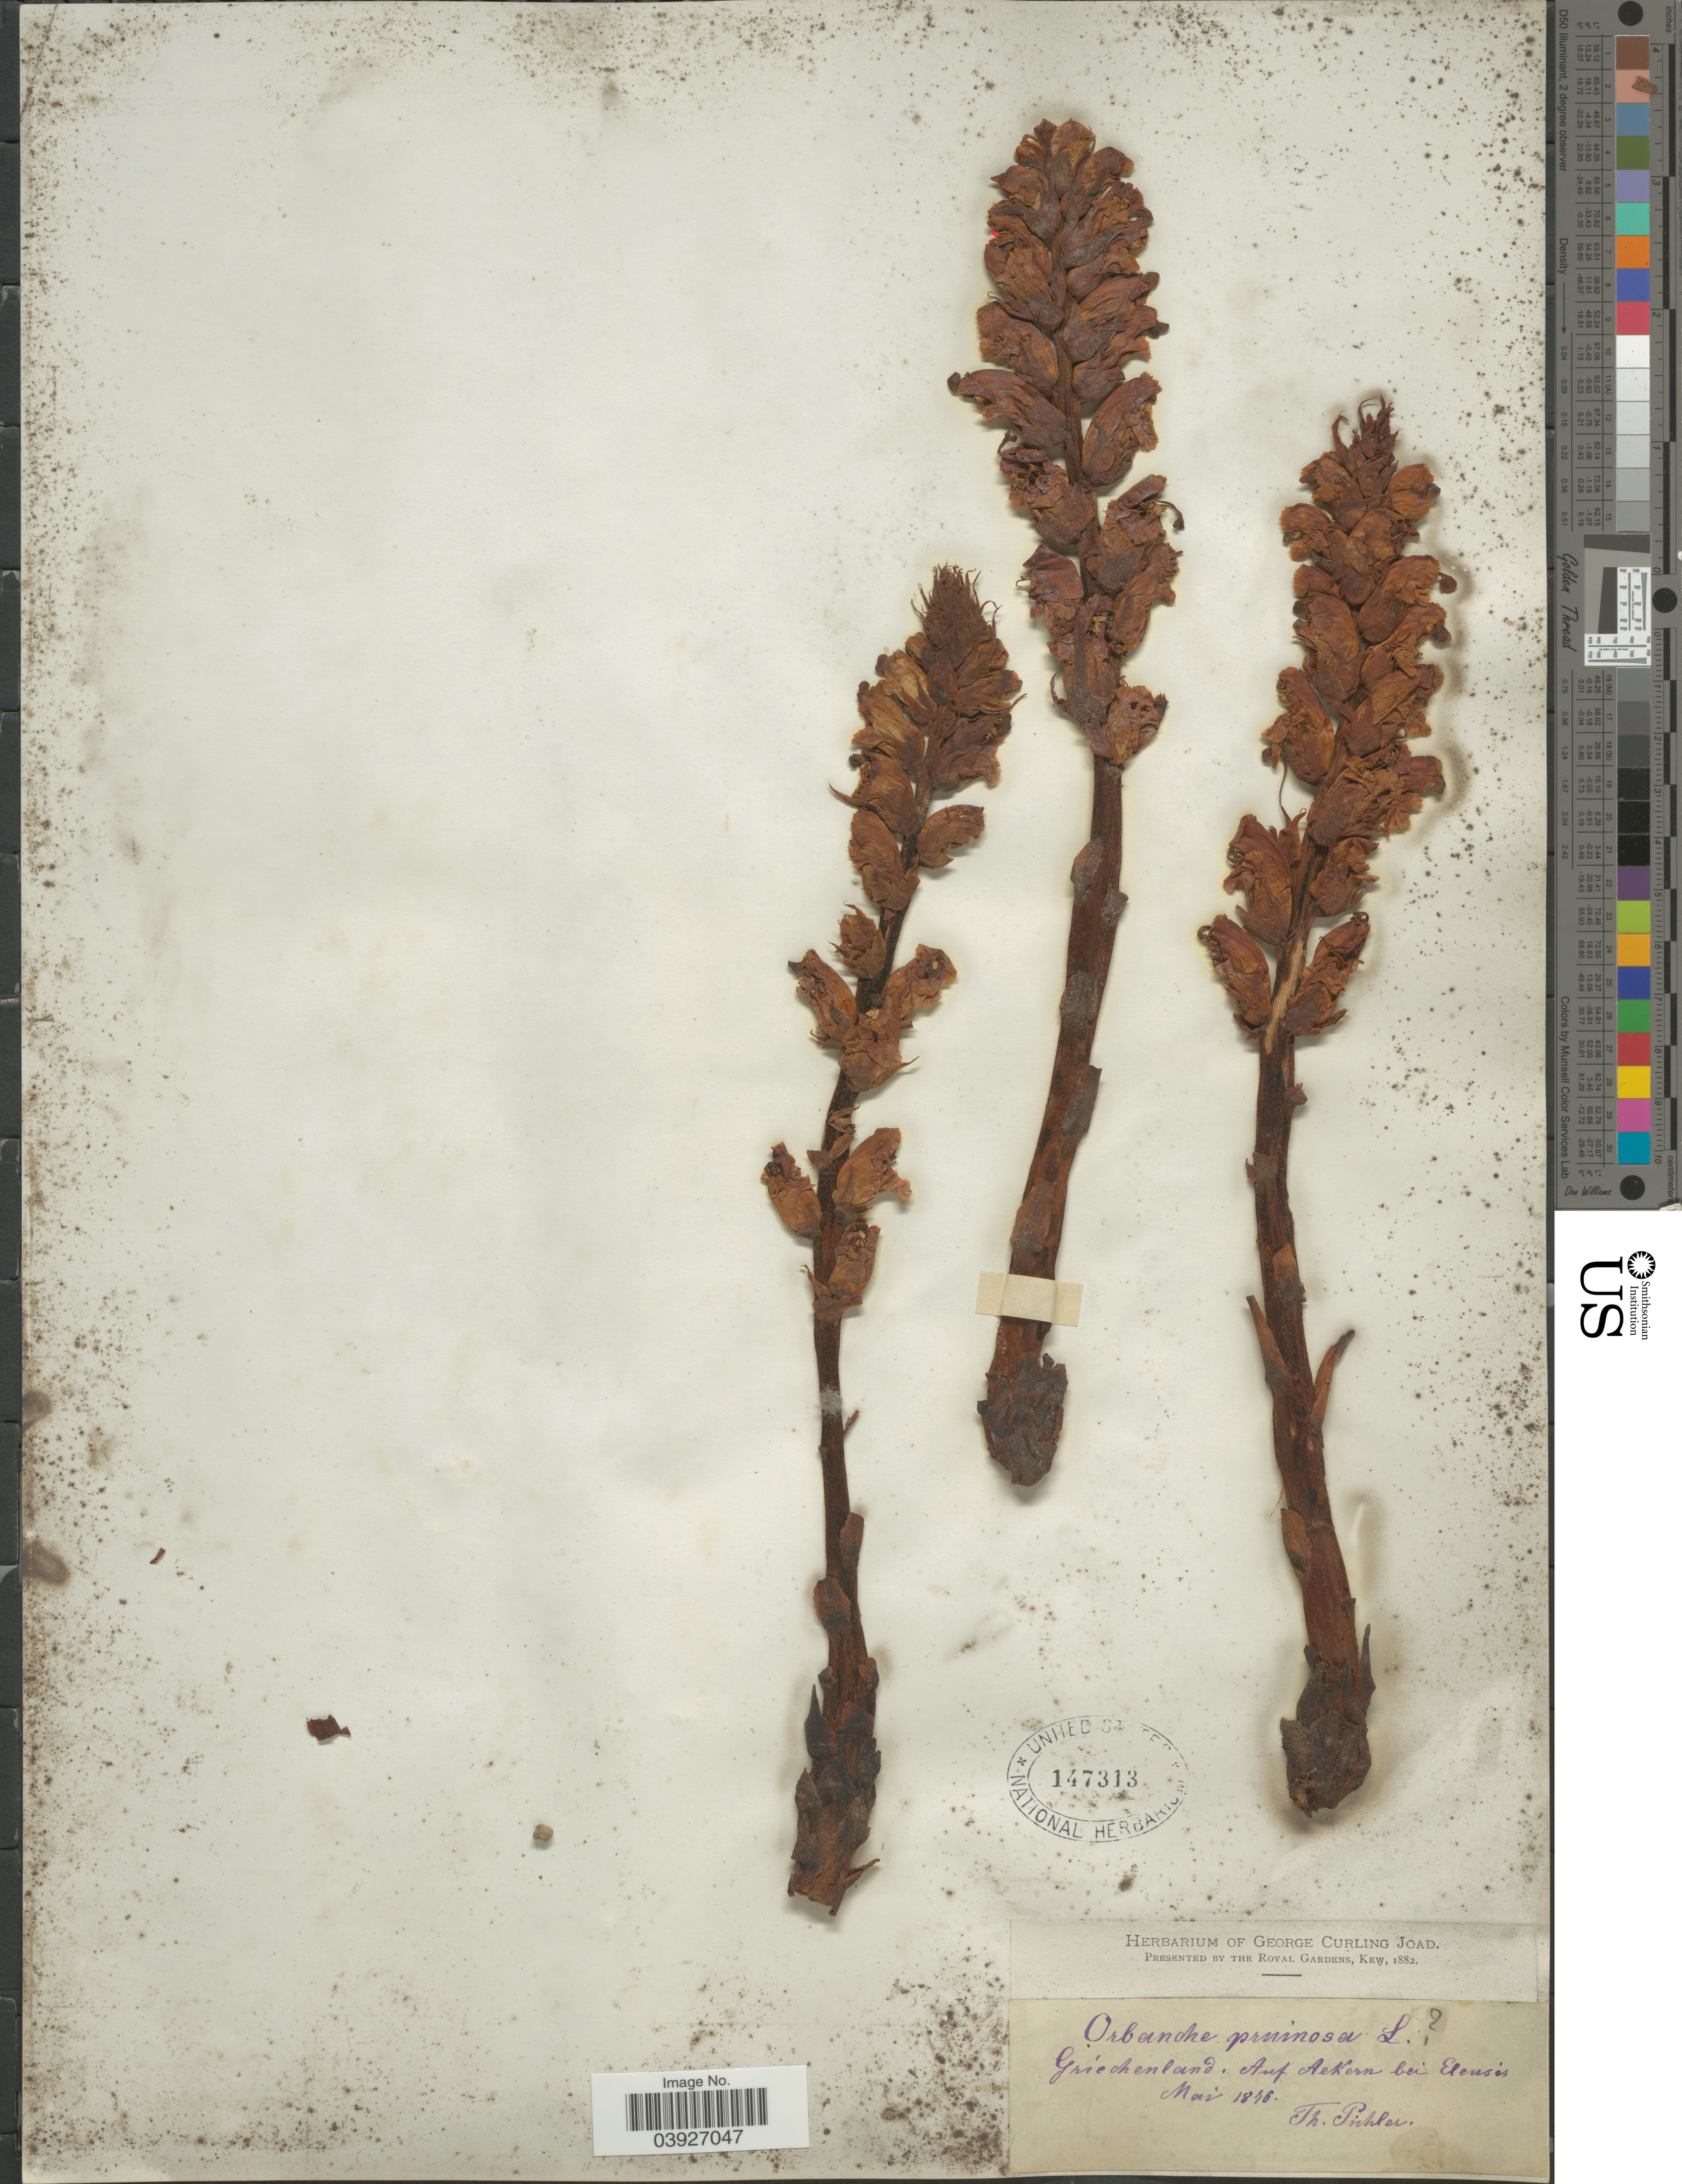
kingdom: Plantae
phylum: Tracheophyta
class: Magnoliopsida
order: Lamiales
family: Orobanchaceae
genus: Orobanche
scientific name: Orobanche pruinosa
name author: Lapeyr.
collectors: T. Pichler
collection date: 1876-05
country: Greece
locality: Auf Aekern bei Eleusis.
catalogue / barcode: US 147313